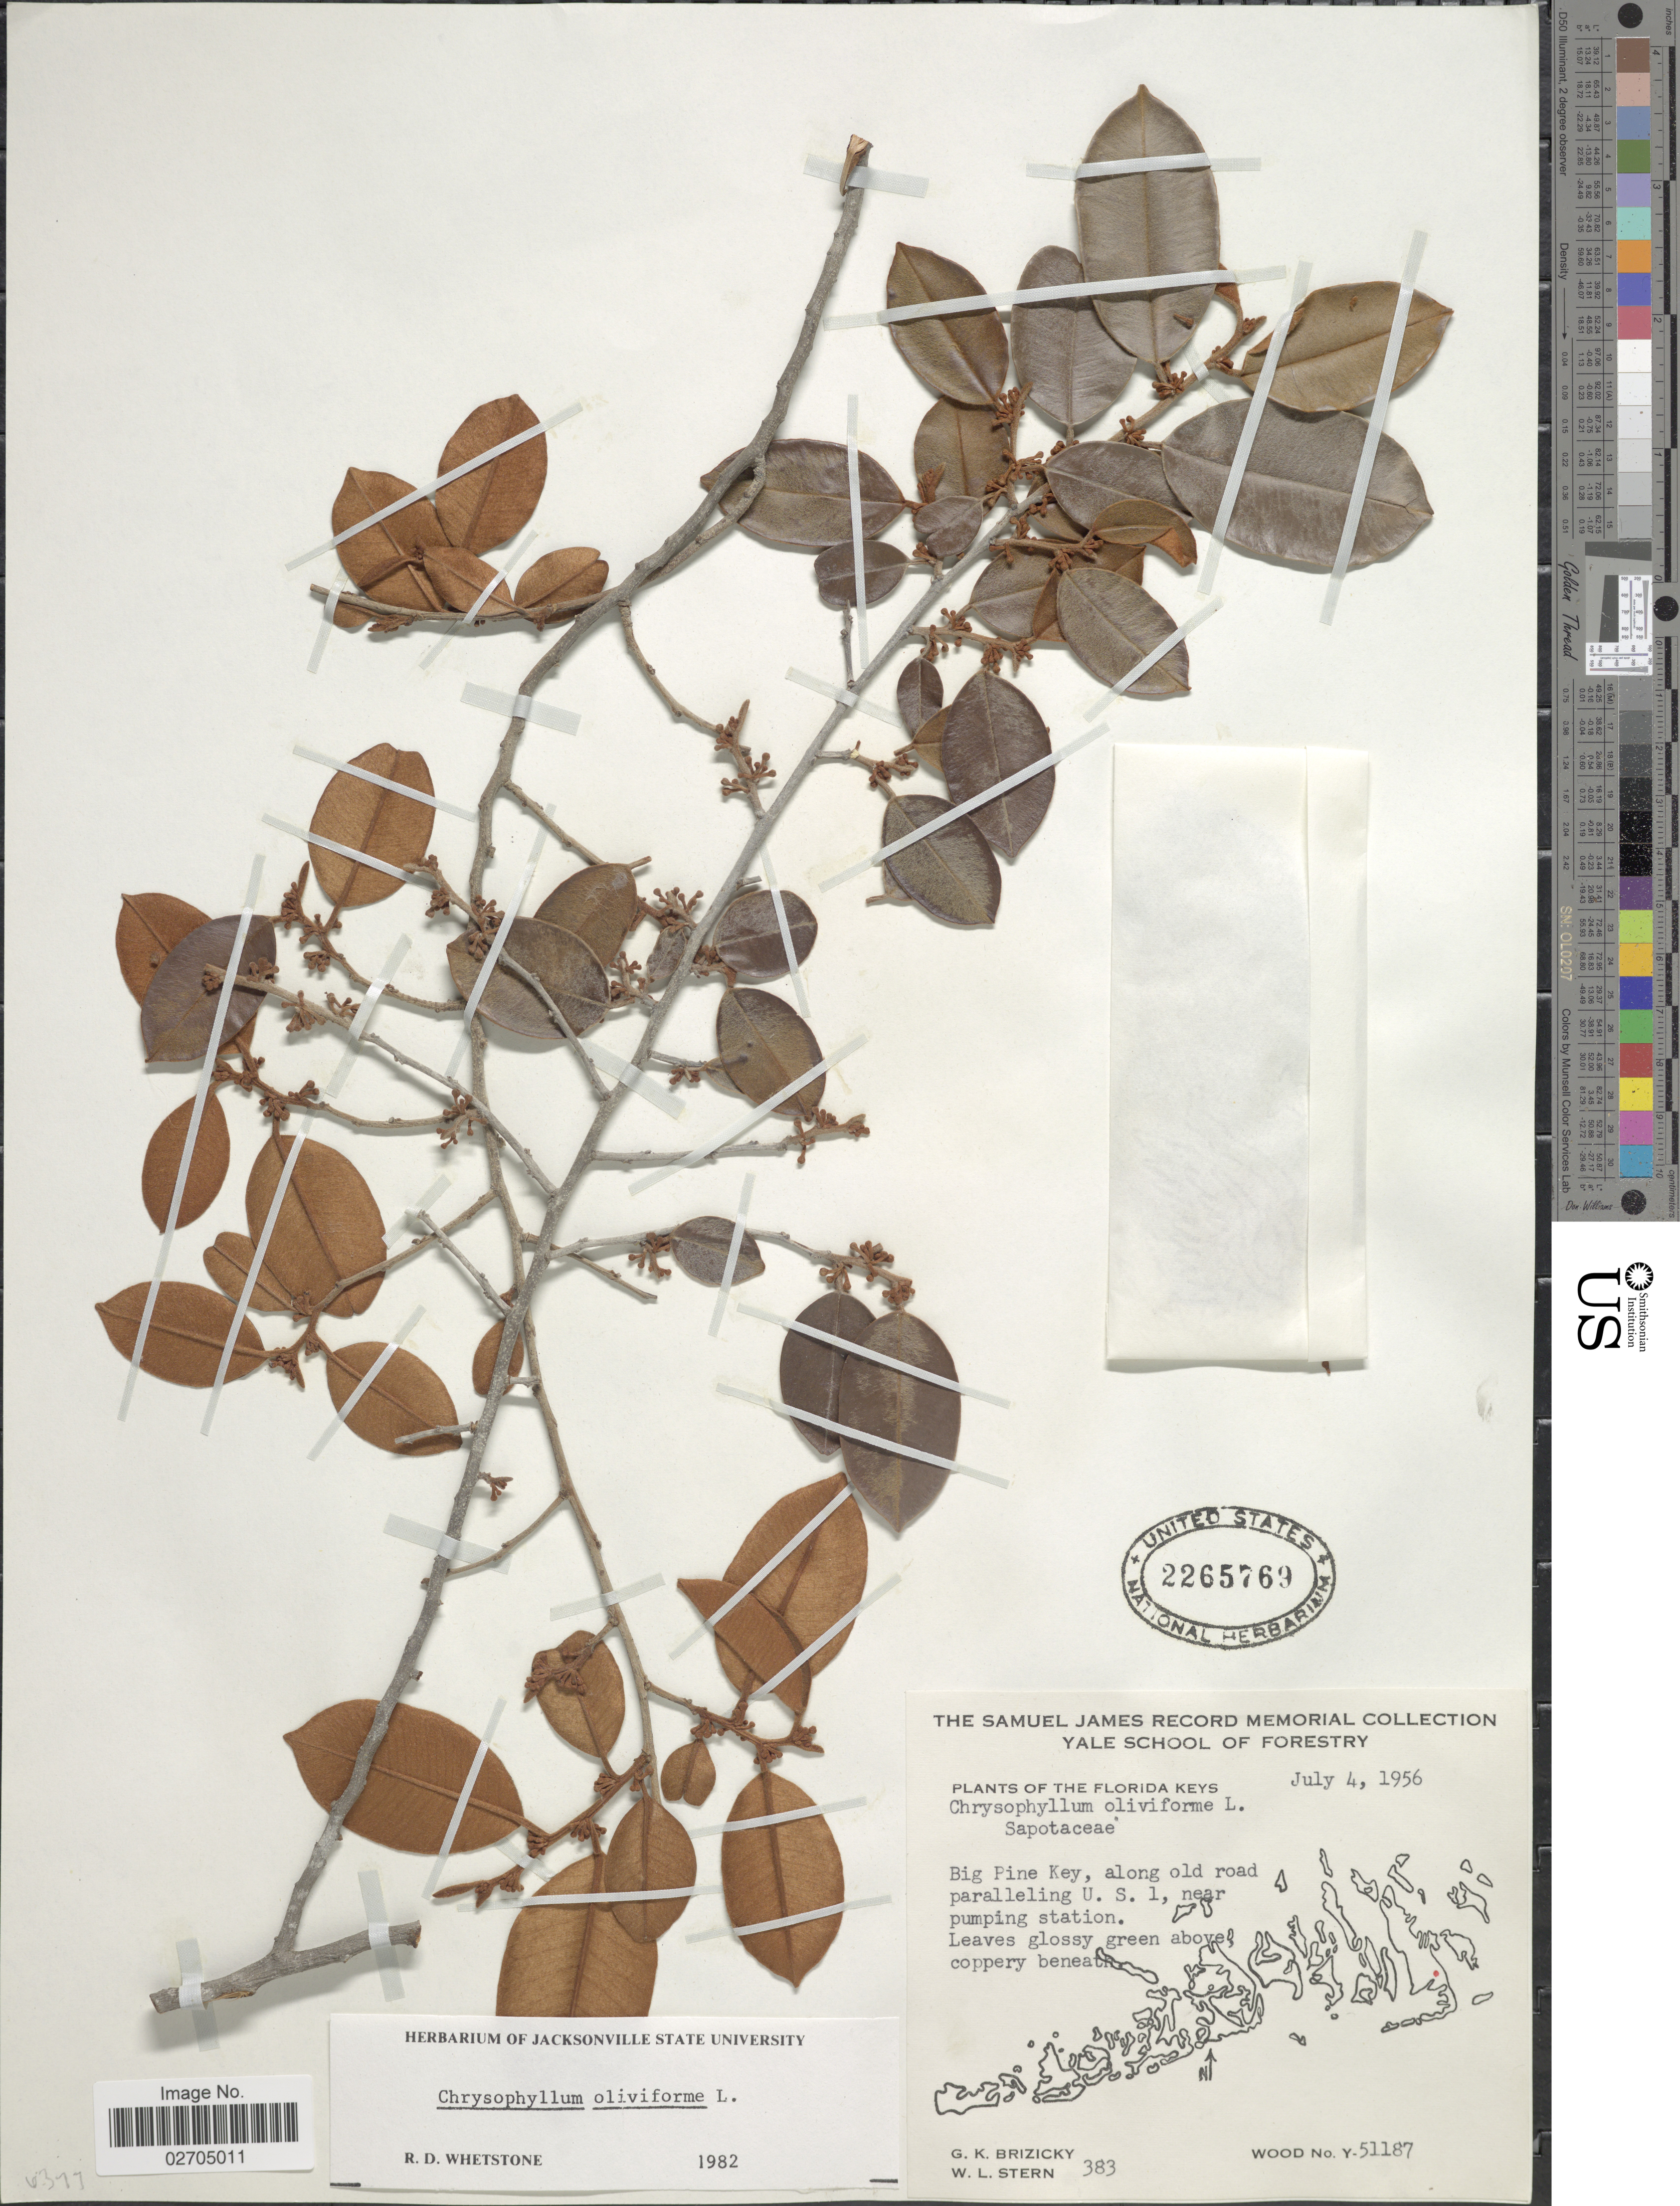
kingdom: Plantae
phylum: Tracheophyta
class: Magnoliopsida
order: Ericales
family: Sapotaceae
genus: Chrysophyllum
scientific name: Chrysophyllum oliviforme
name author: L.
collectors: G. K. Brizicky & W. L. Stern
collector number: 383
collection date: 1956-07-04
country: United States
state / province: Florida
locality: Big Pine Key, along old road paralleling U.S. 1, near pumping station.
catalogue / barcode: US 2265769